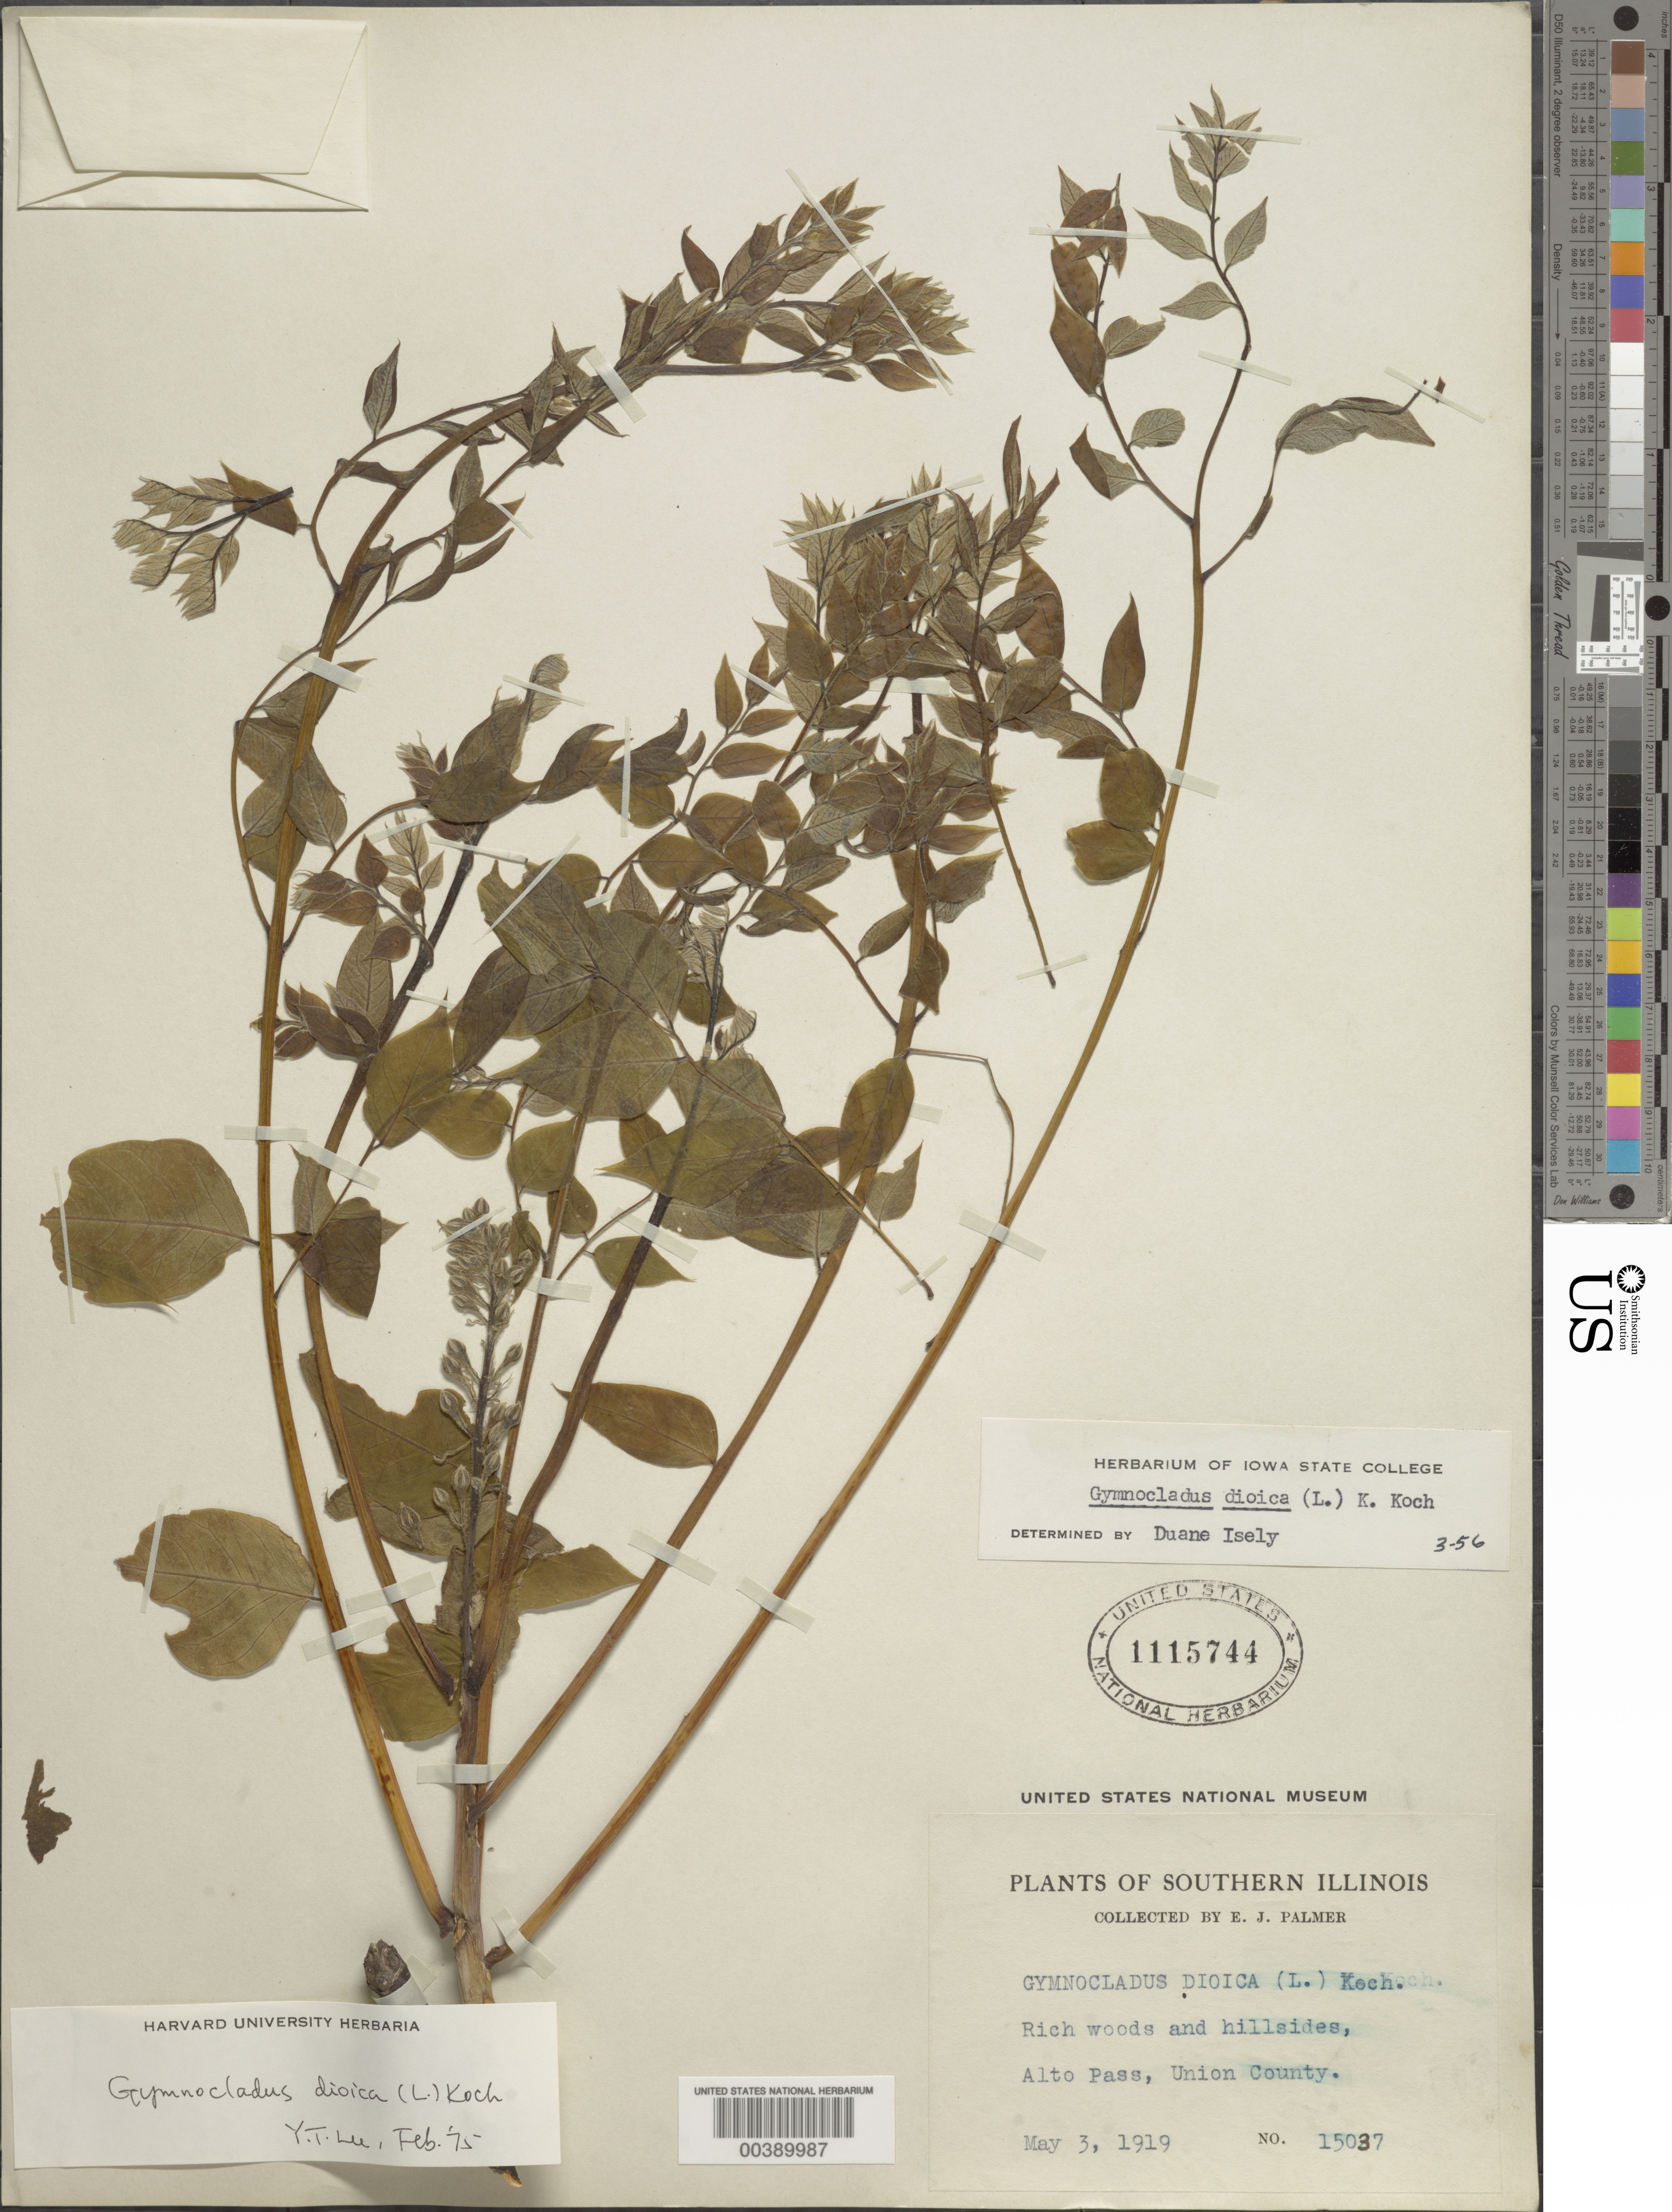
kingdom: Plantae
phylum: Tracheophyta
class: Magnoliopsida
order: Fabales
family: Fabaceae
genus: Gymnocladus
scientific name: Gymnocladus dioicus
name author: (L.) K. Koch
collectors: E. J. Palmer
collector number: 15037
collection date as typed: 03 May 1919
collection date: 1919-05-03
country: United States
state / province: Illinois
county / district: Union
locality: Alto pass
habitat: Rich woods and hillsides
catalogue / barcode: US 1115744